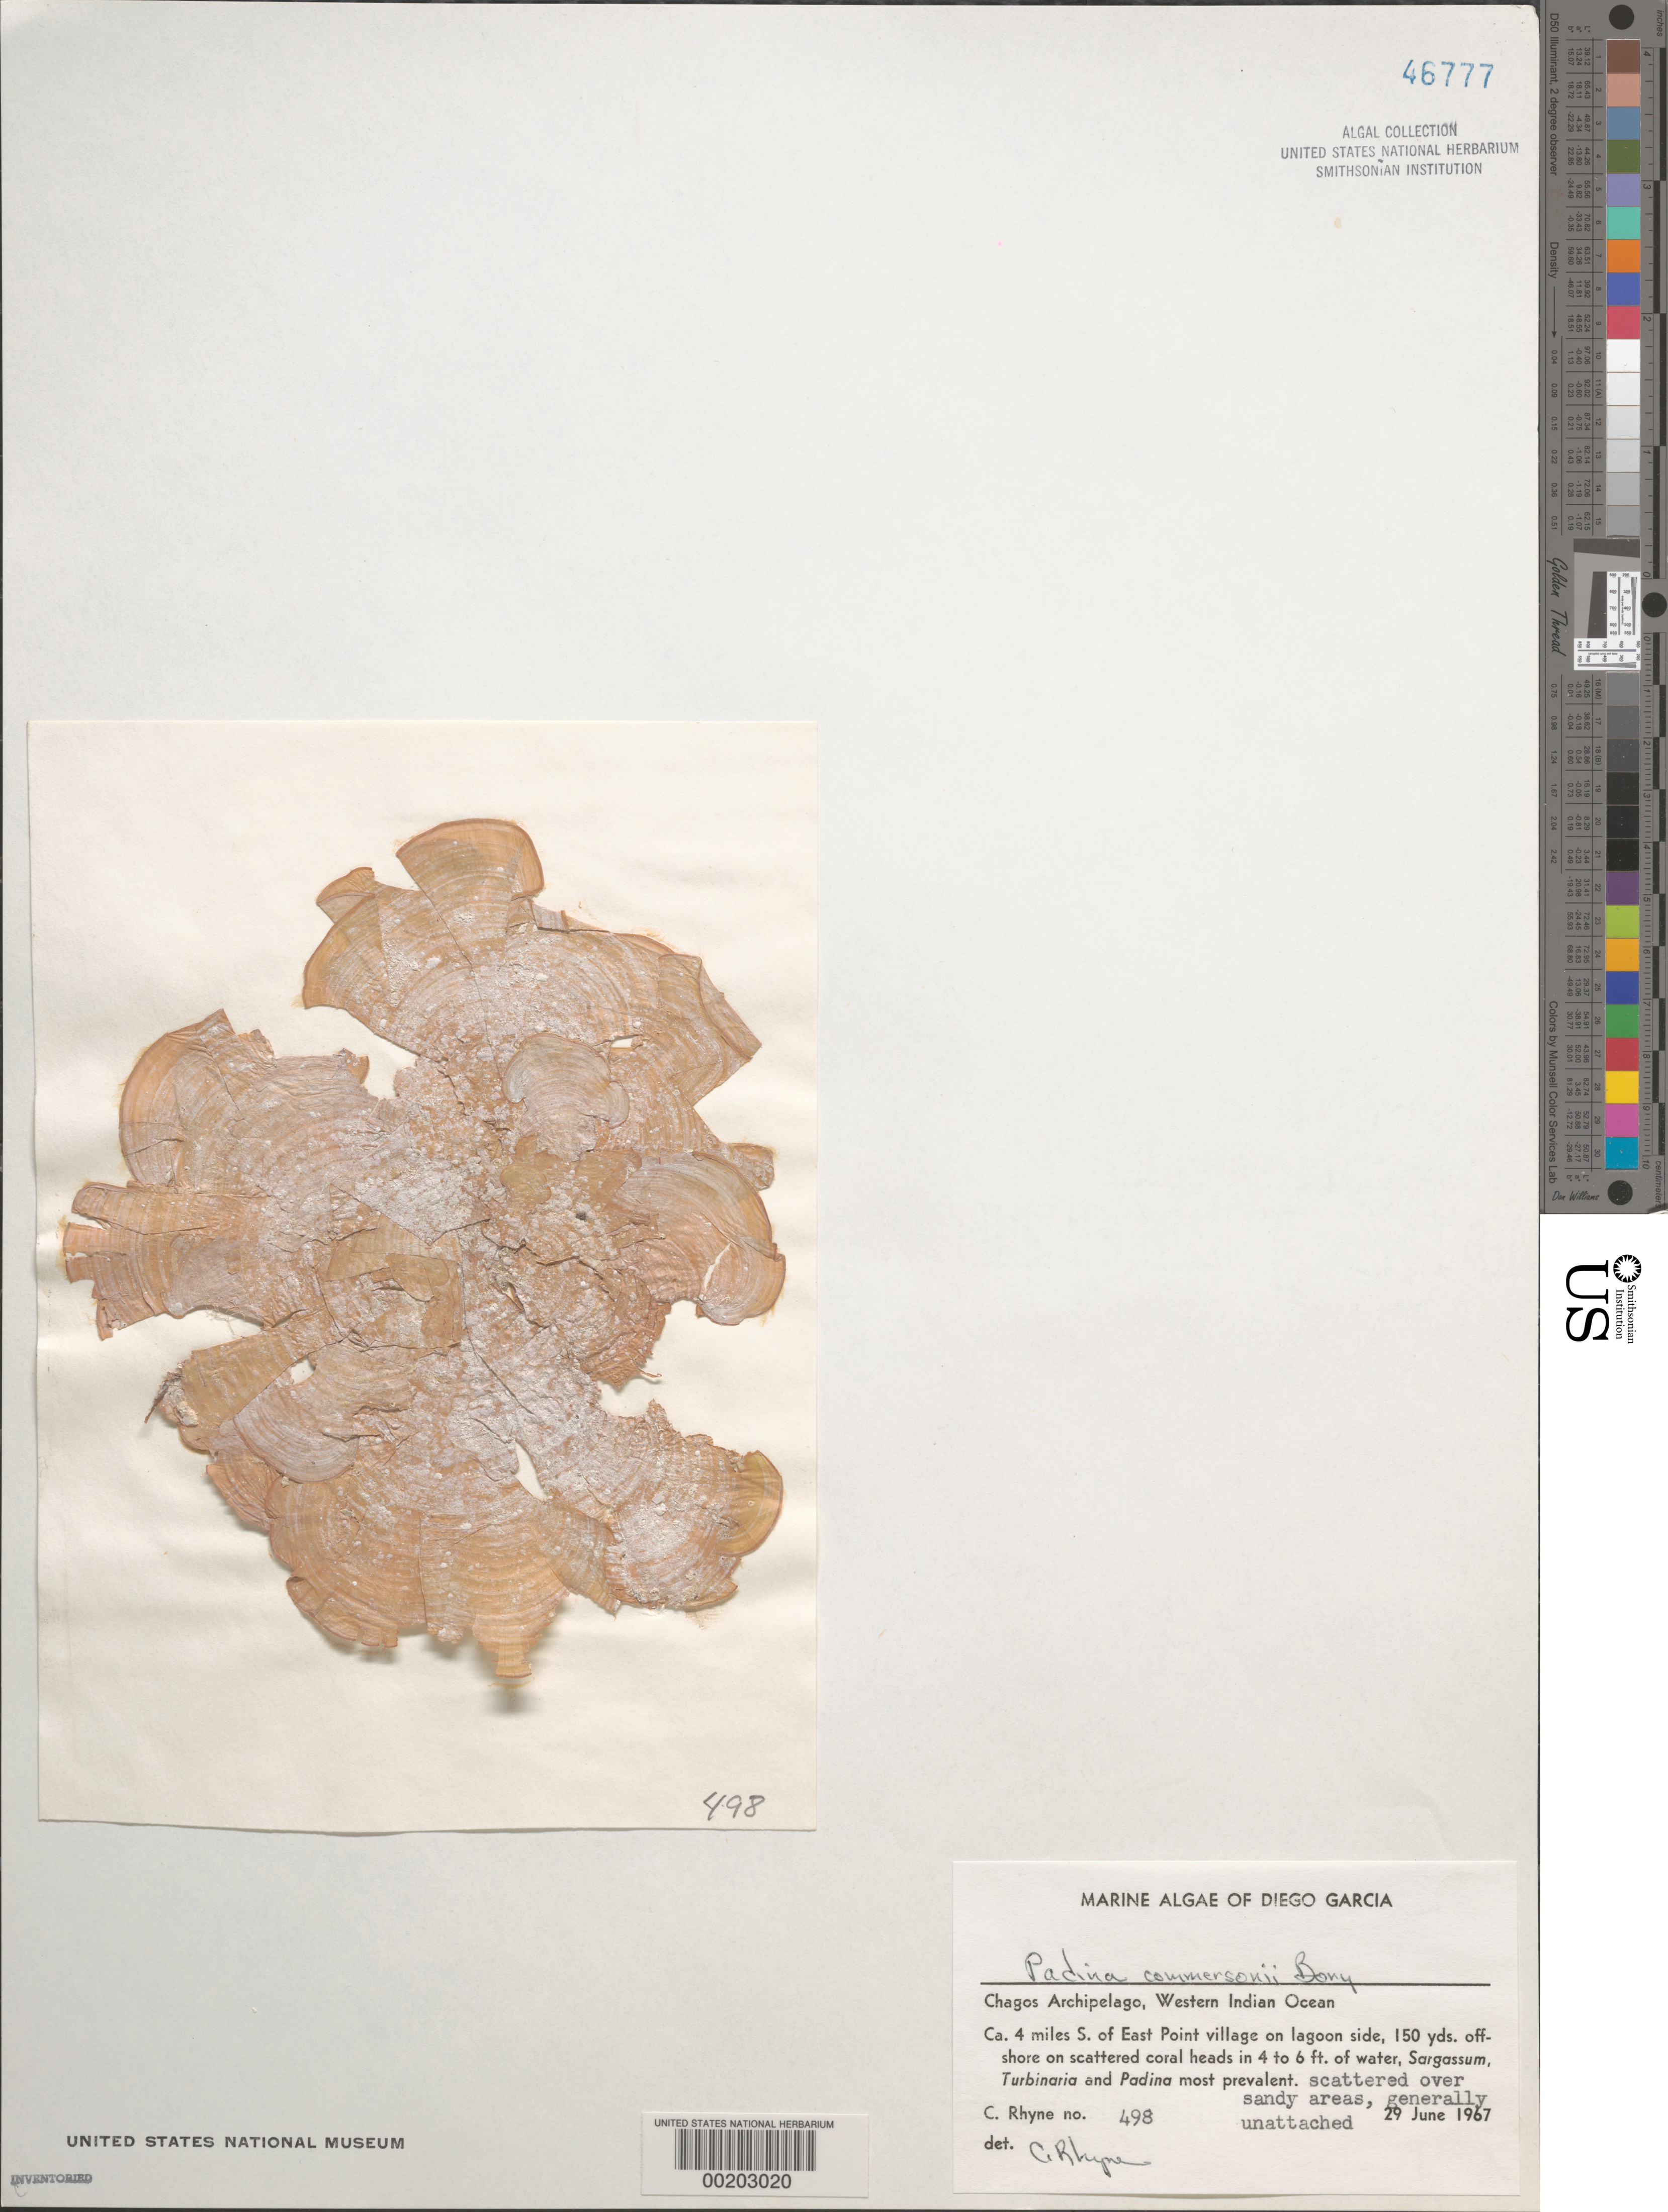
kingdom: Chromista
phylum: Ochrophyta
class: Phaeophyceae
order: Dictyotales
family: Dictyotaceae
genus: Padina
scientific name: Padina boryana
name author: Thivy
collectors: C. Rhyne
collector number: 498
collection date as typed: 29 Jun 1967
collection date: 1967-06-29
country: British Indian Ocean Territory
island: Diego Garcia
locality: Ca. 4 miles south of East Point Village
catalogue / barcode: US 46777